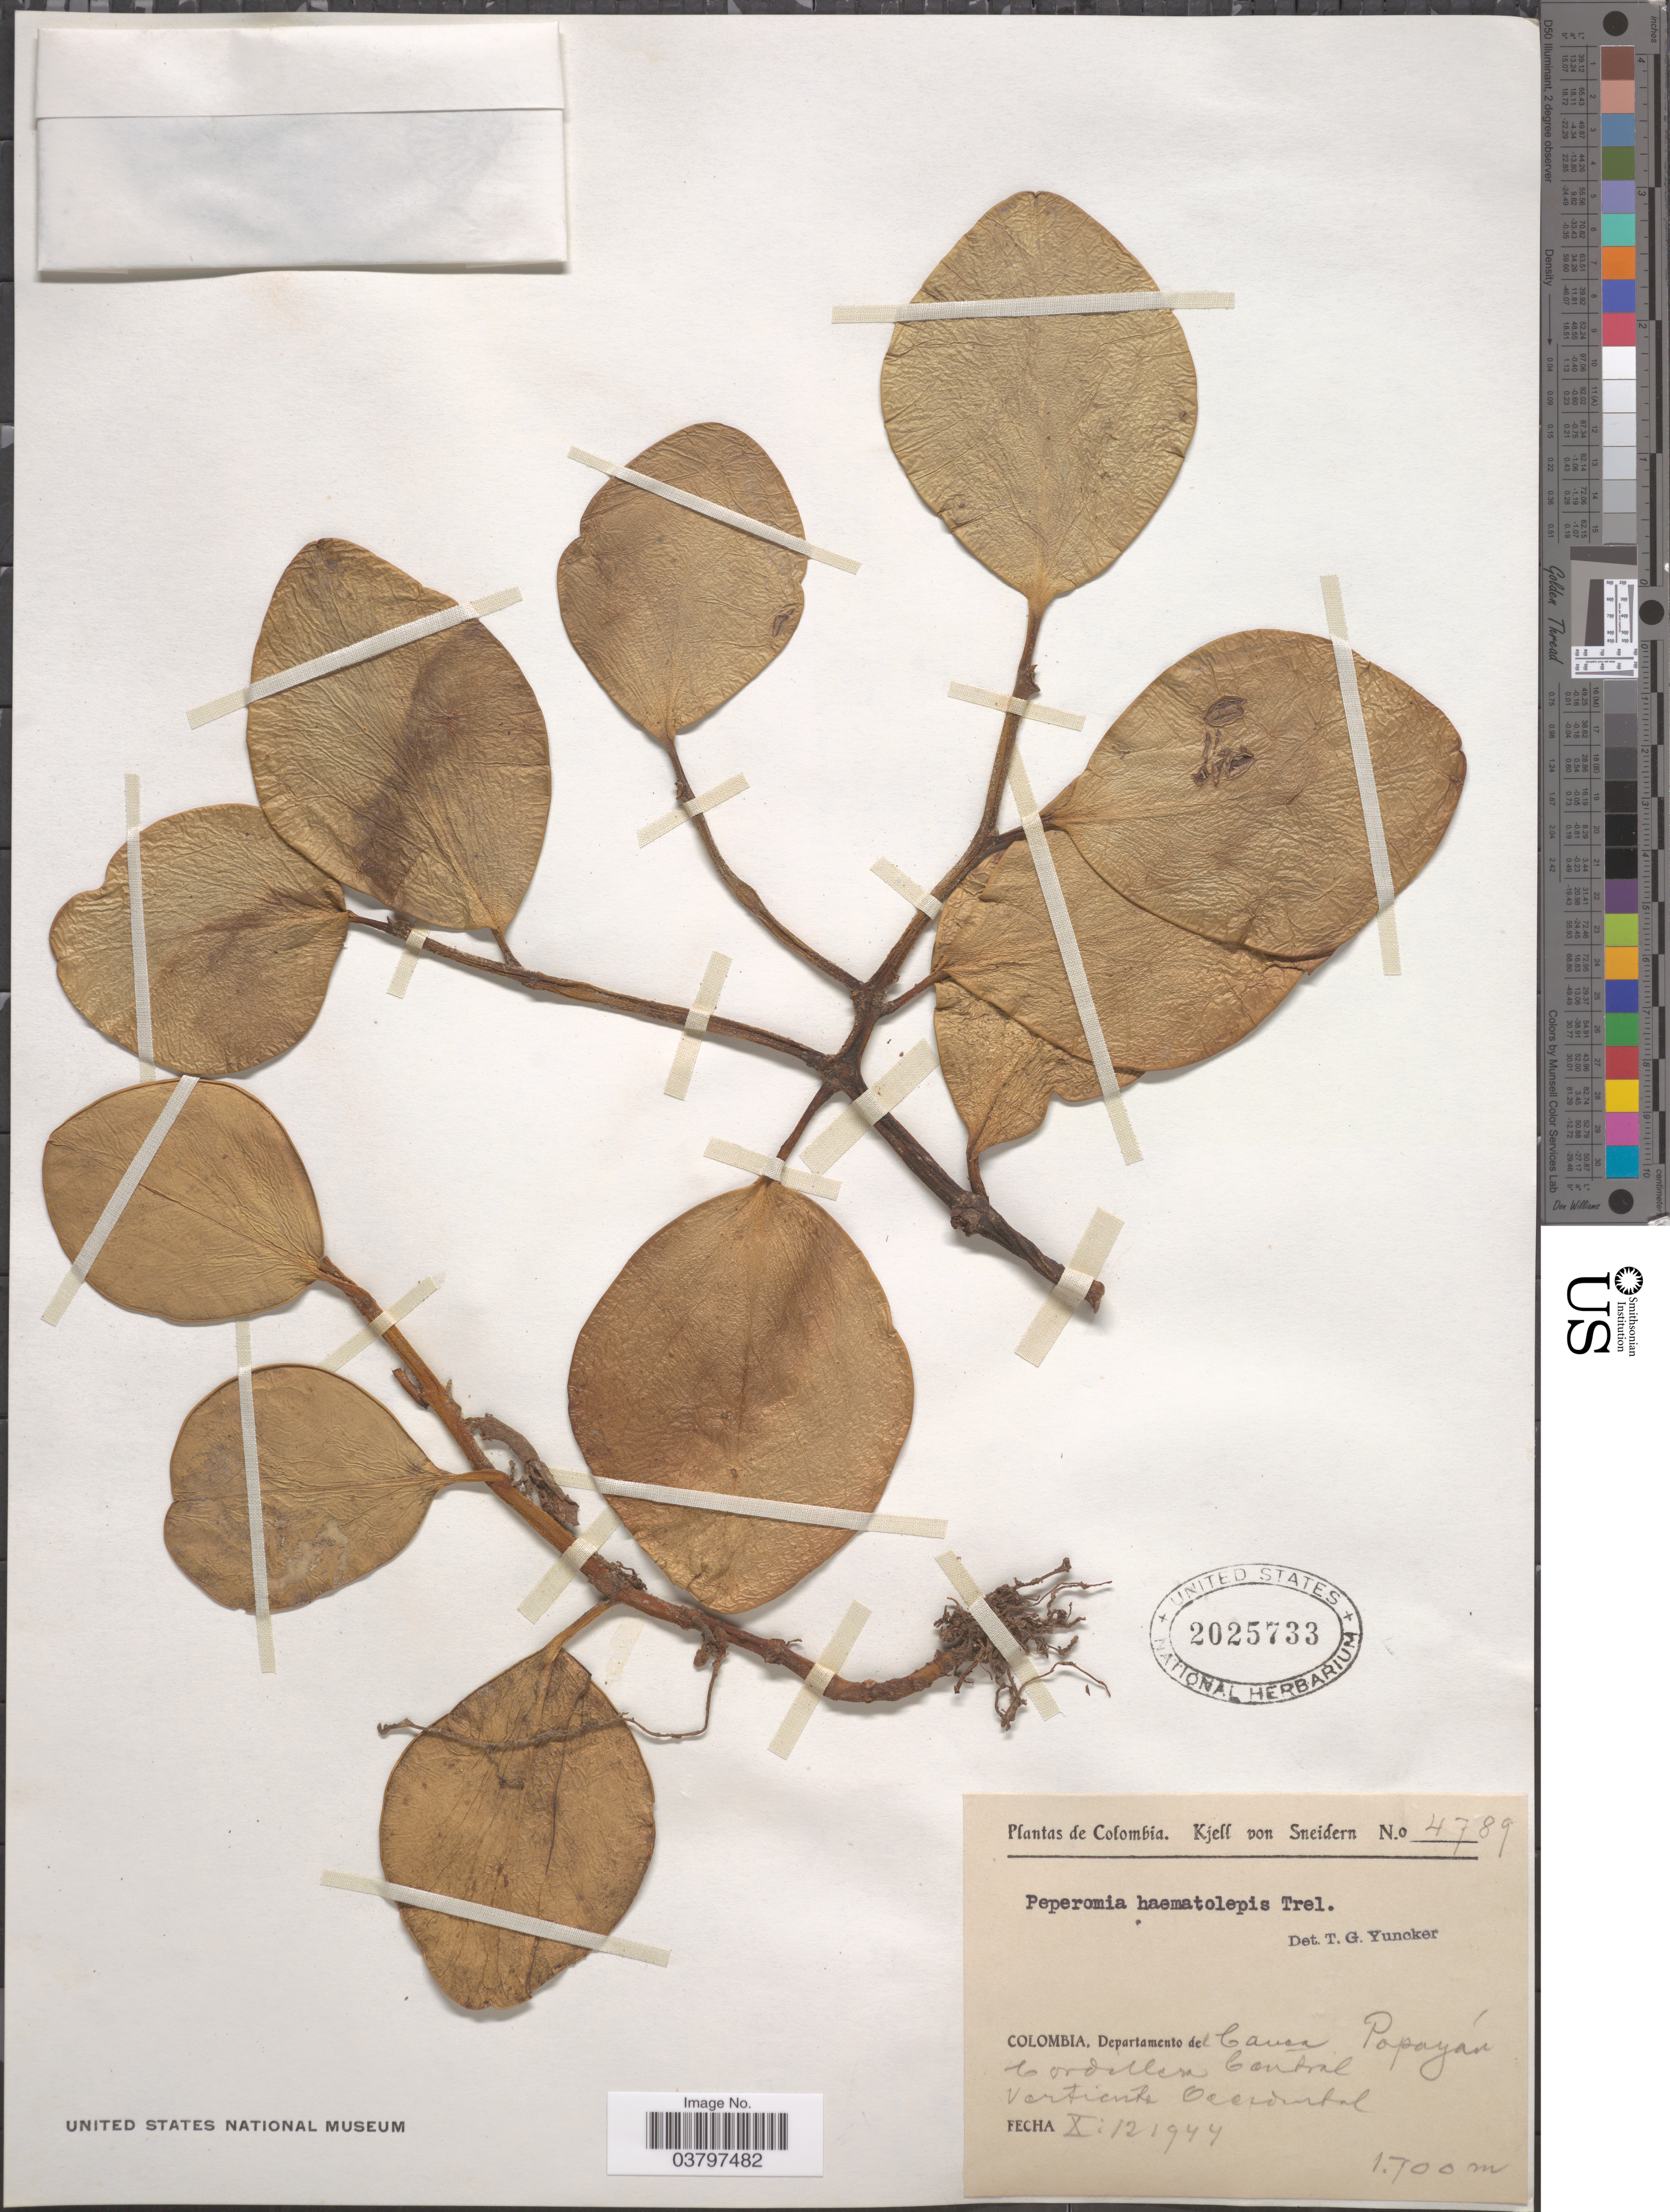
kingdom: Plantae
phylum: Tracheophyta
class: Magnoliopsida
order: Piperales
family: Piperaceae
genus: Peperomia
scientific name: Peperomia haematolepis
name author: Trel.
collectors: K. von Sneidern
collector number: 4789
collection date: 1944-10-12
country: Colombia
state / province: Cauca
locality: Departamento del Cauca: Popayán Cordillera Central. Vertiente Occidental.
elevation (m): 1700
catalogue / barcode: US 2025733